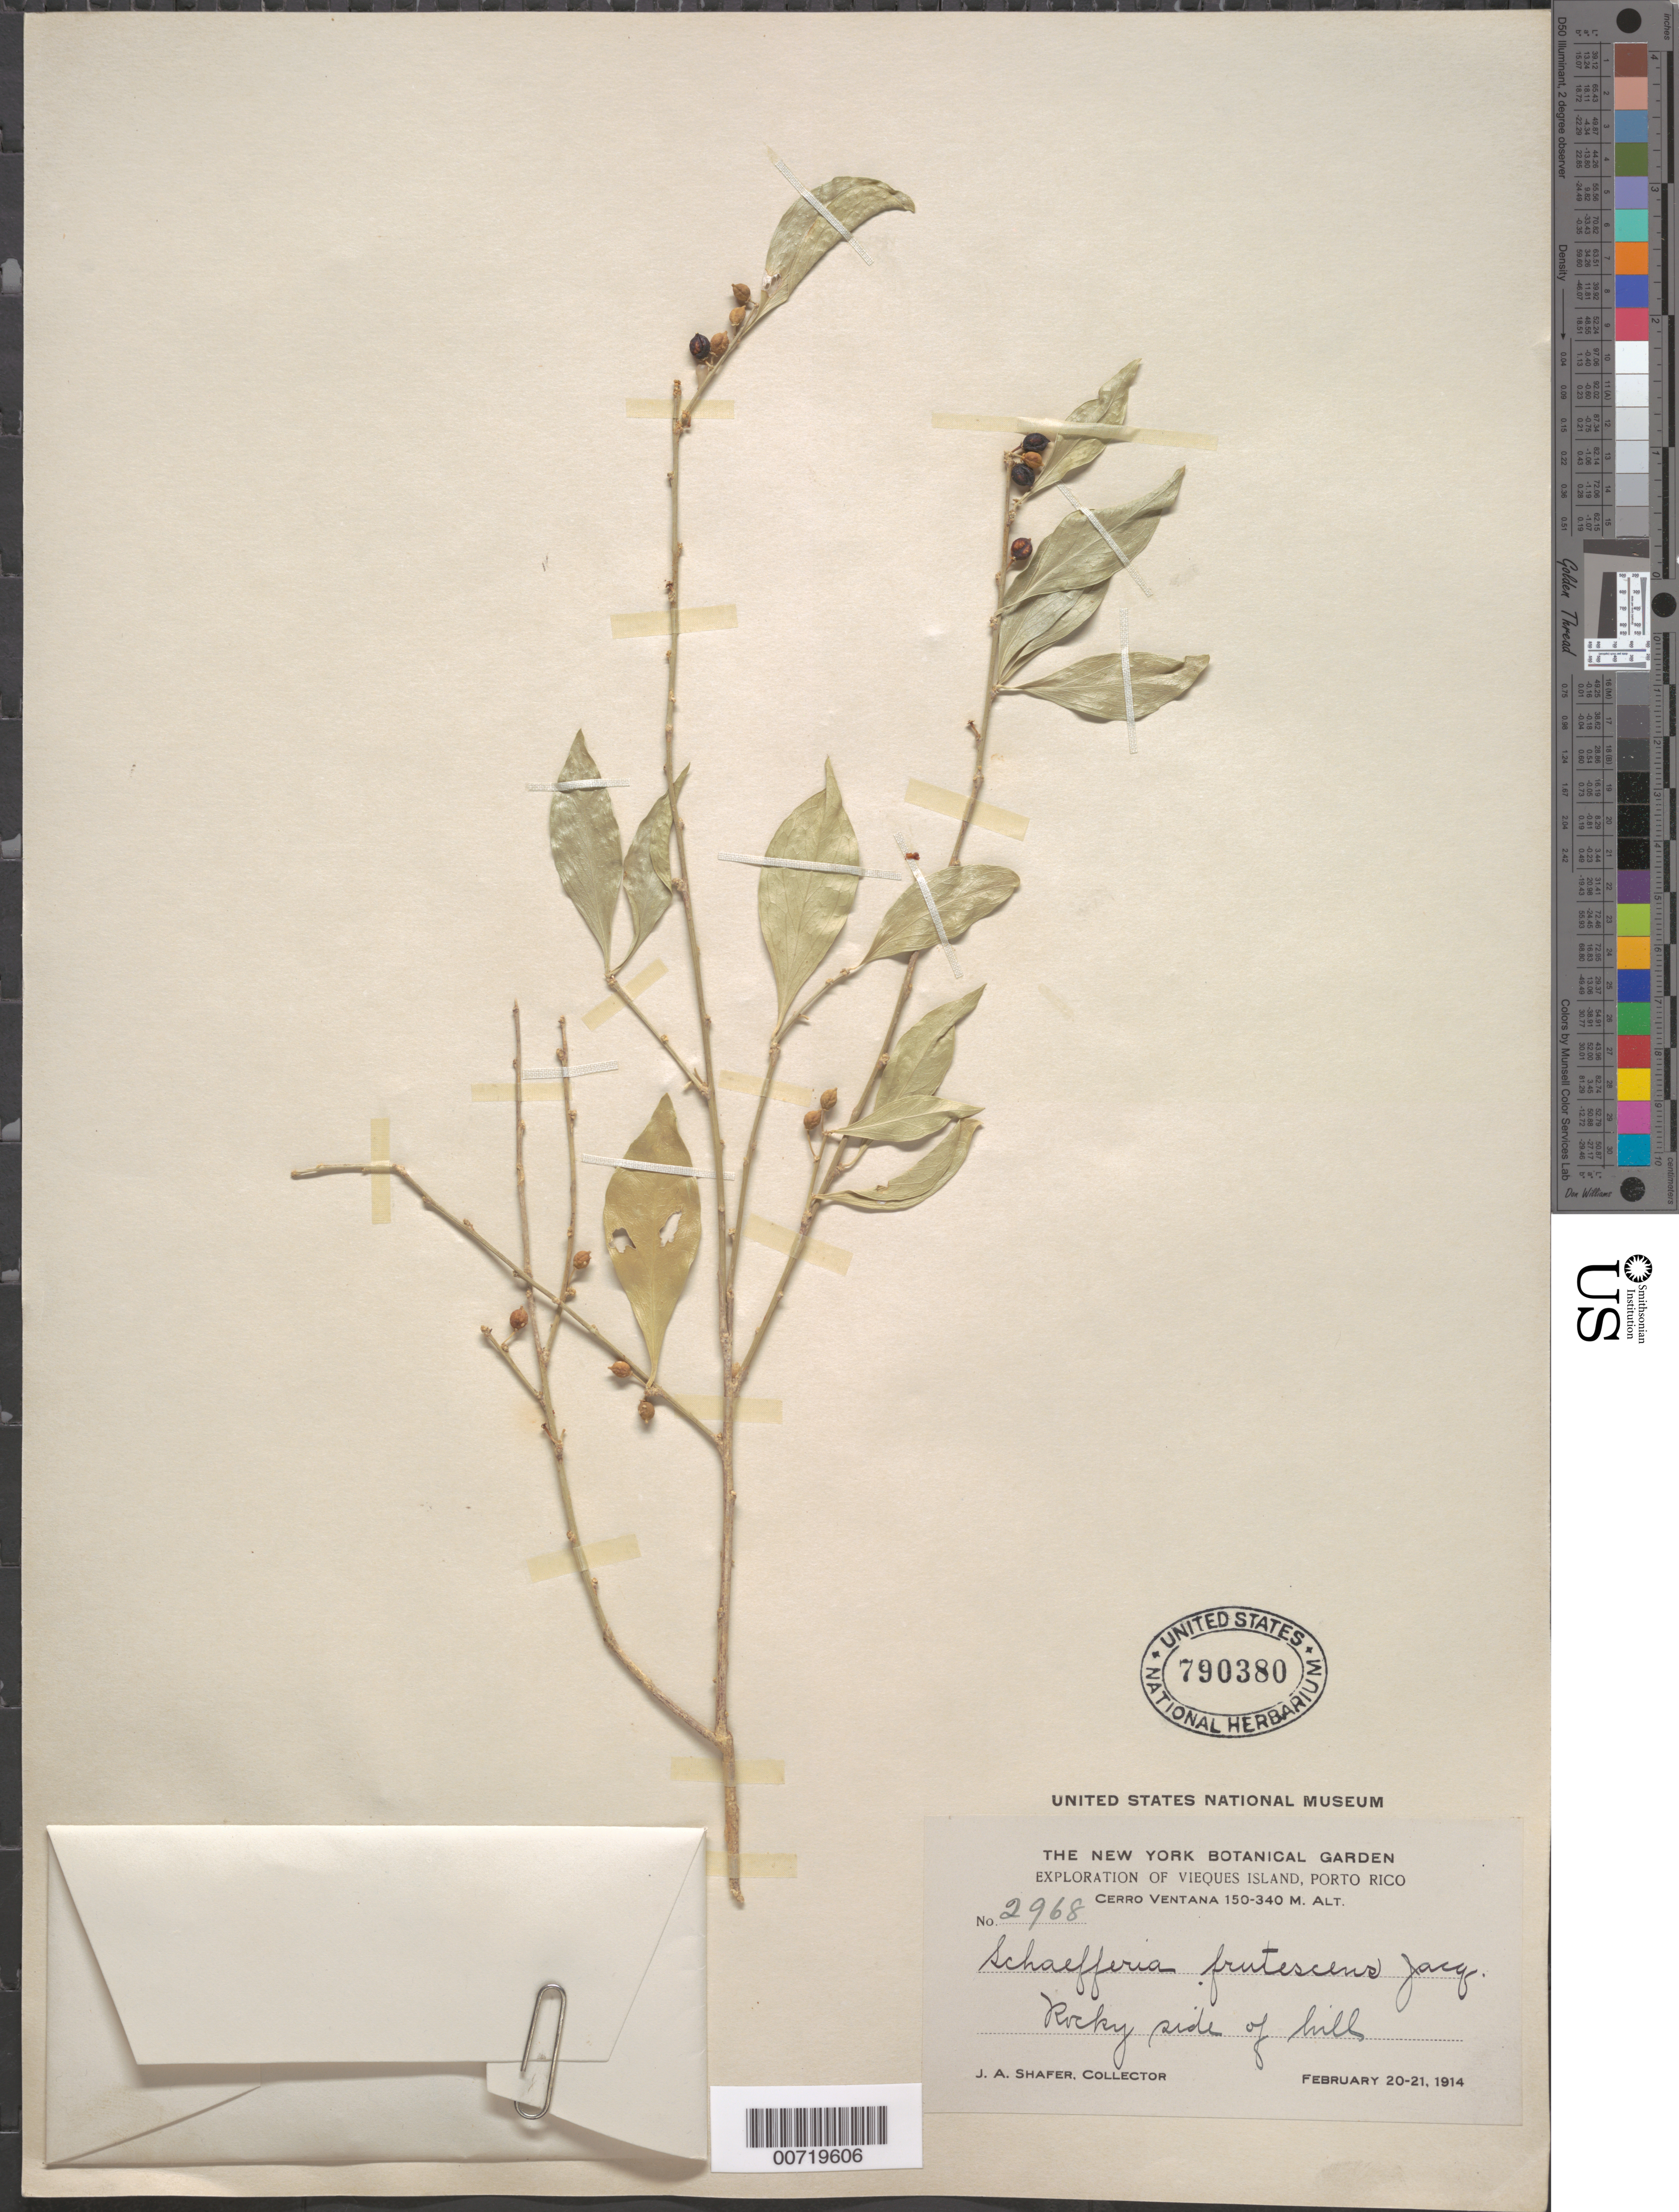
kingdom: Plantae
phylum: Tracheophyta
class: Magnoliopsida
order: Celastrales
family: Celastraceae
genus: Schaefferia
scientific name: Schaefferia frutescens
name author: Jacq.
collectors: J. A. Shafer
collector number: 2968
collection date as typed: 20 Feb 1914 to 21 Feb 1914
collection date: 1914-02-20/1914-02-21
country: Puerto Rico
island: Vieques I.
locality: Cerro Ventana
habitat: Rocky side of hill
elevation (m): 150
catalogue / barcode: US 790380